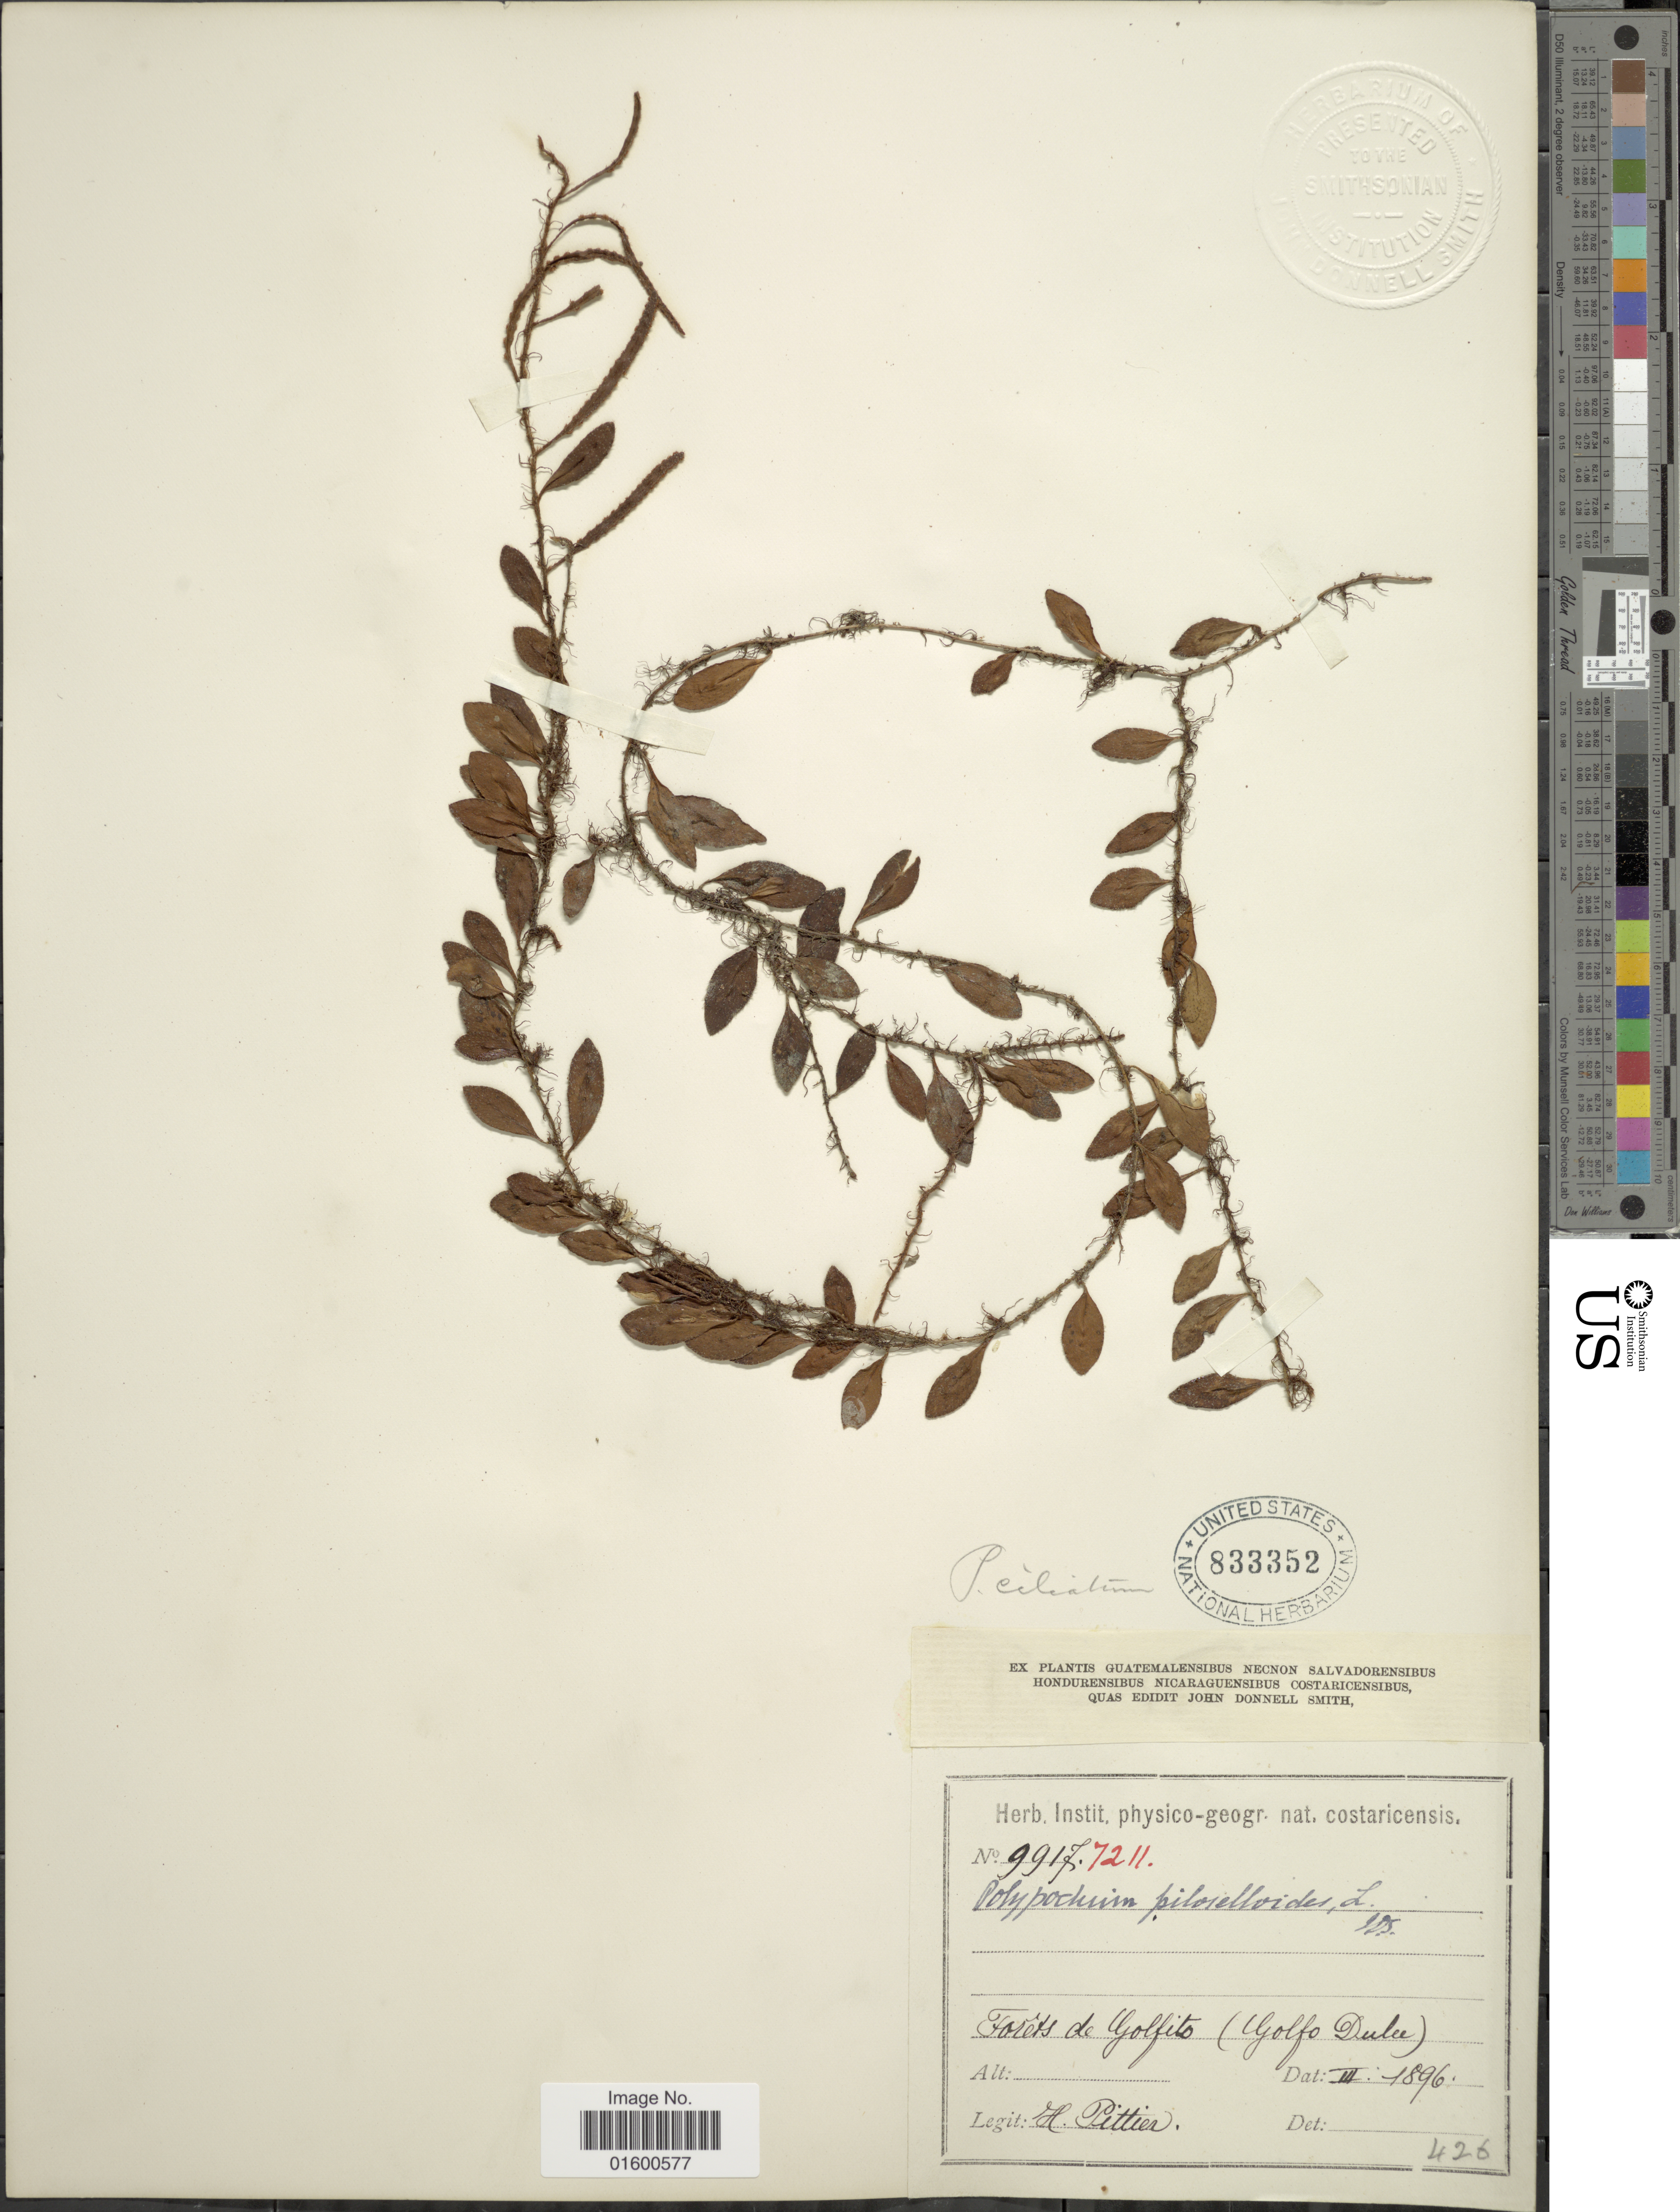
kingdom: Plantae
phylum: Tracheophyta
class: Polypodiopsida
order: Polypodiales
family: Polypodiaceae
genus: Microgramma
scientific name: Microgramma reptans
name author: (Cav.) A.R. Sm.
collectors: H. F. Pittier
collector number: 9917/7211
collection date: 1896-03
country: Costa Rica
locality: Forets de Golfito (Golfo Dulce)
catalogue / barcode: US 833352